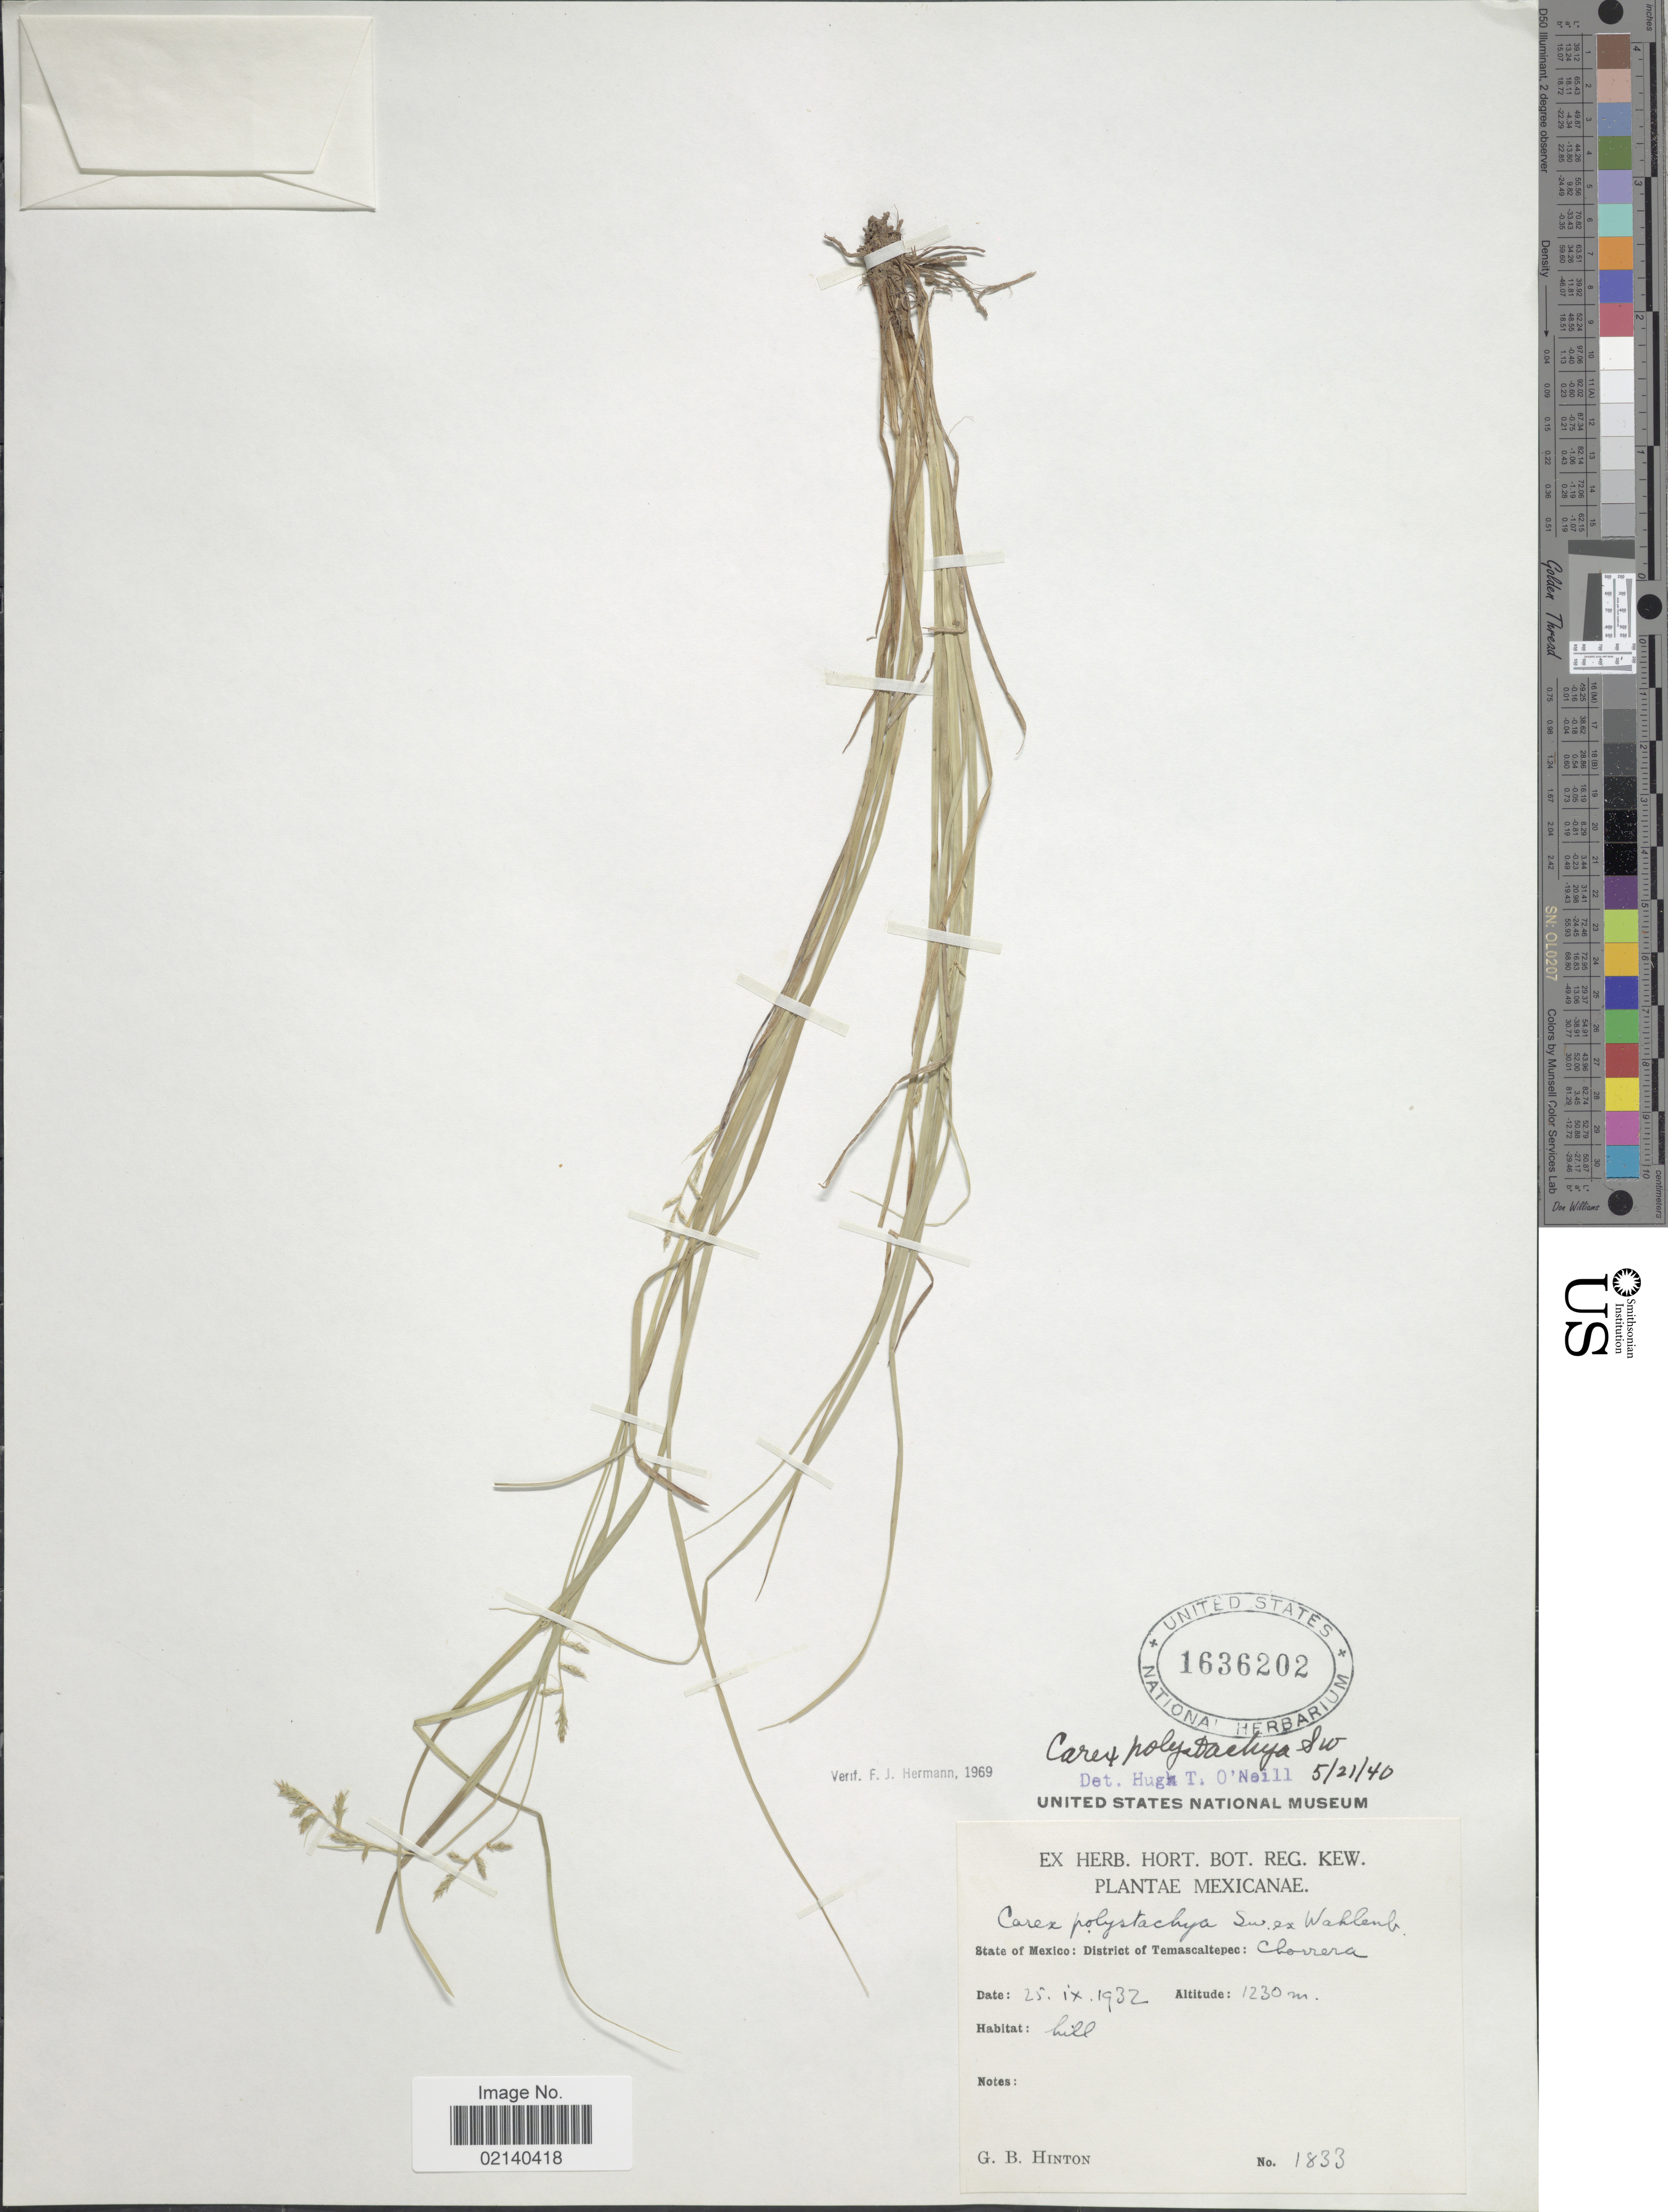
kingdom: Plantae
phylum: Tracheophyta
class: Liliopsida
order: Poales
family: Cyperaceae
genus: Carex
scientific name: Carex polystachya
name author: Sw. ex Wahlenb.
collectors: G. B. Hinton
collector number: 1833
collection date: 1932-09-25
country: Mexico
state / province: México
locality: District of Temascaltepec: Chorrera, hill.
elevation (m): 1230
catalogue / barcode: US 1636202